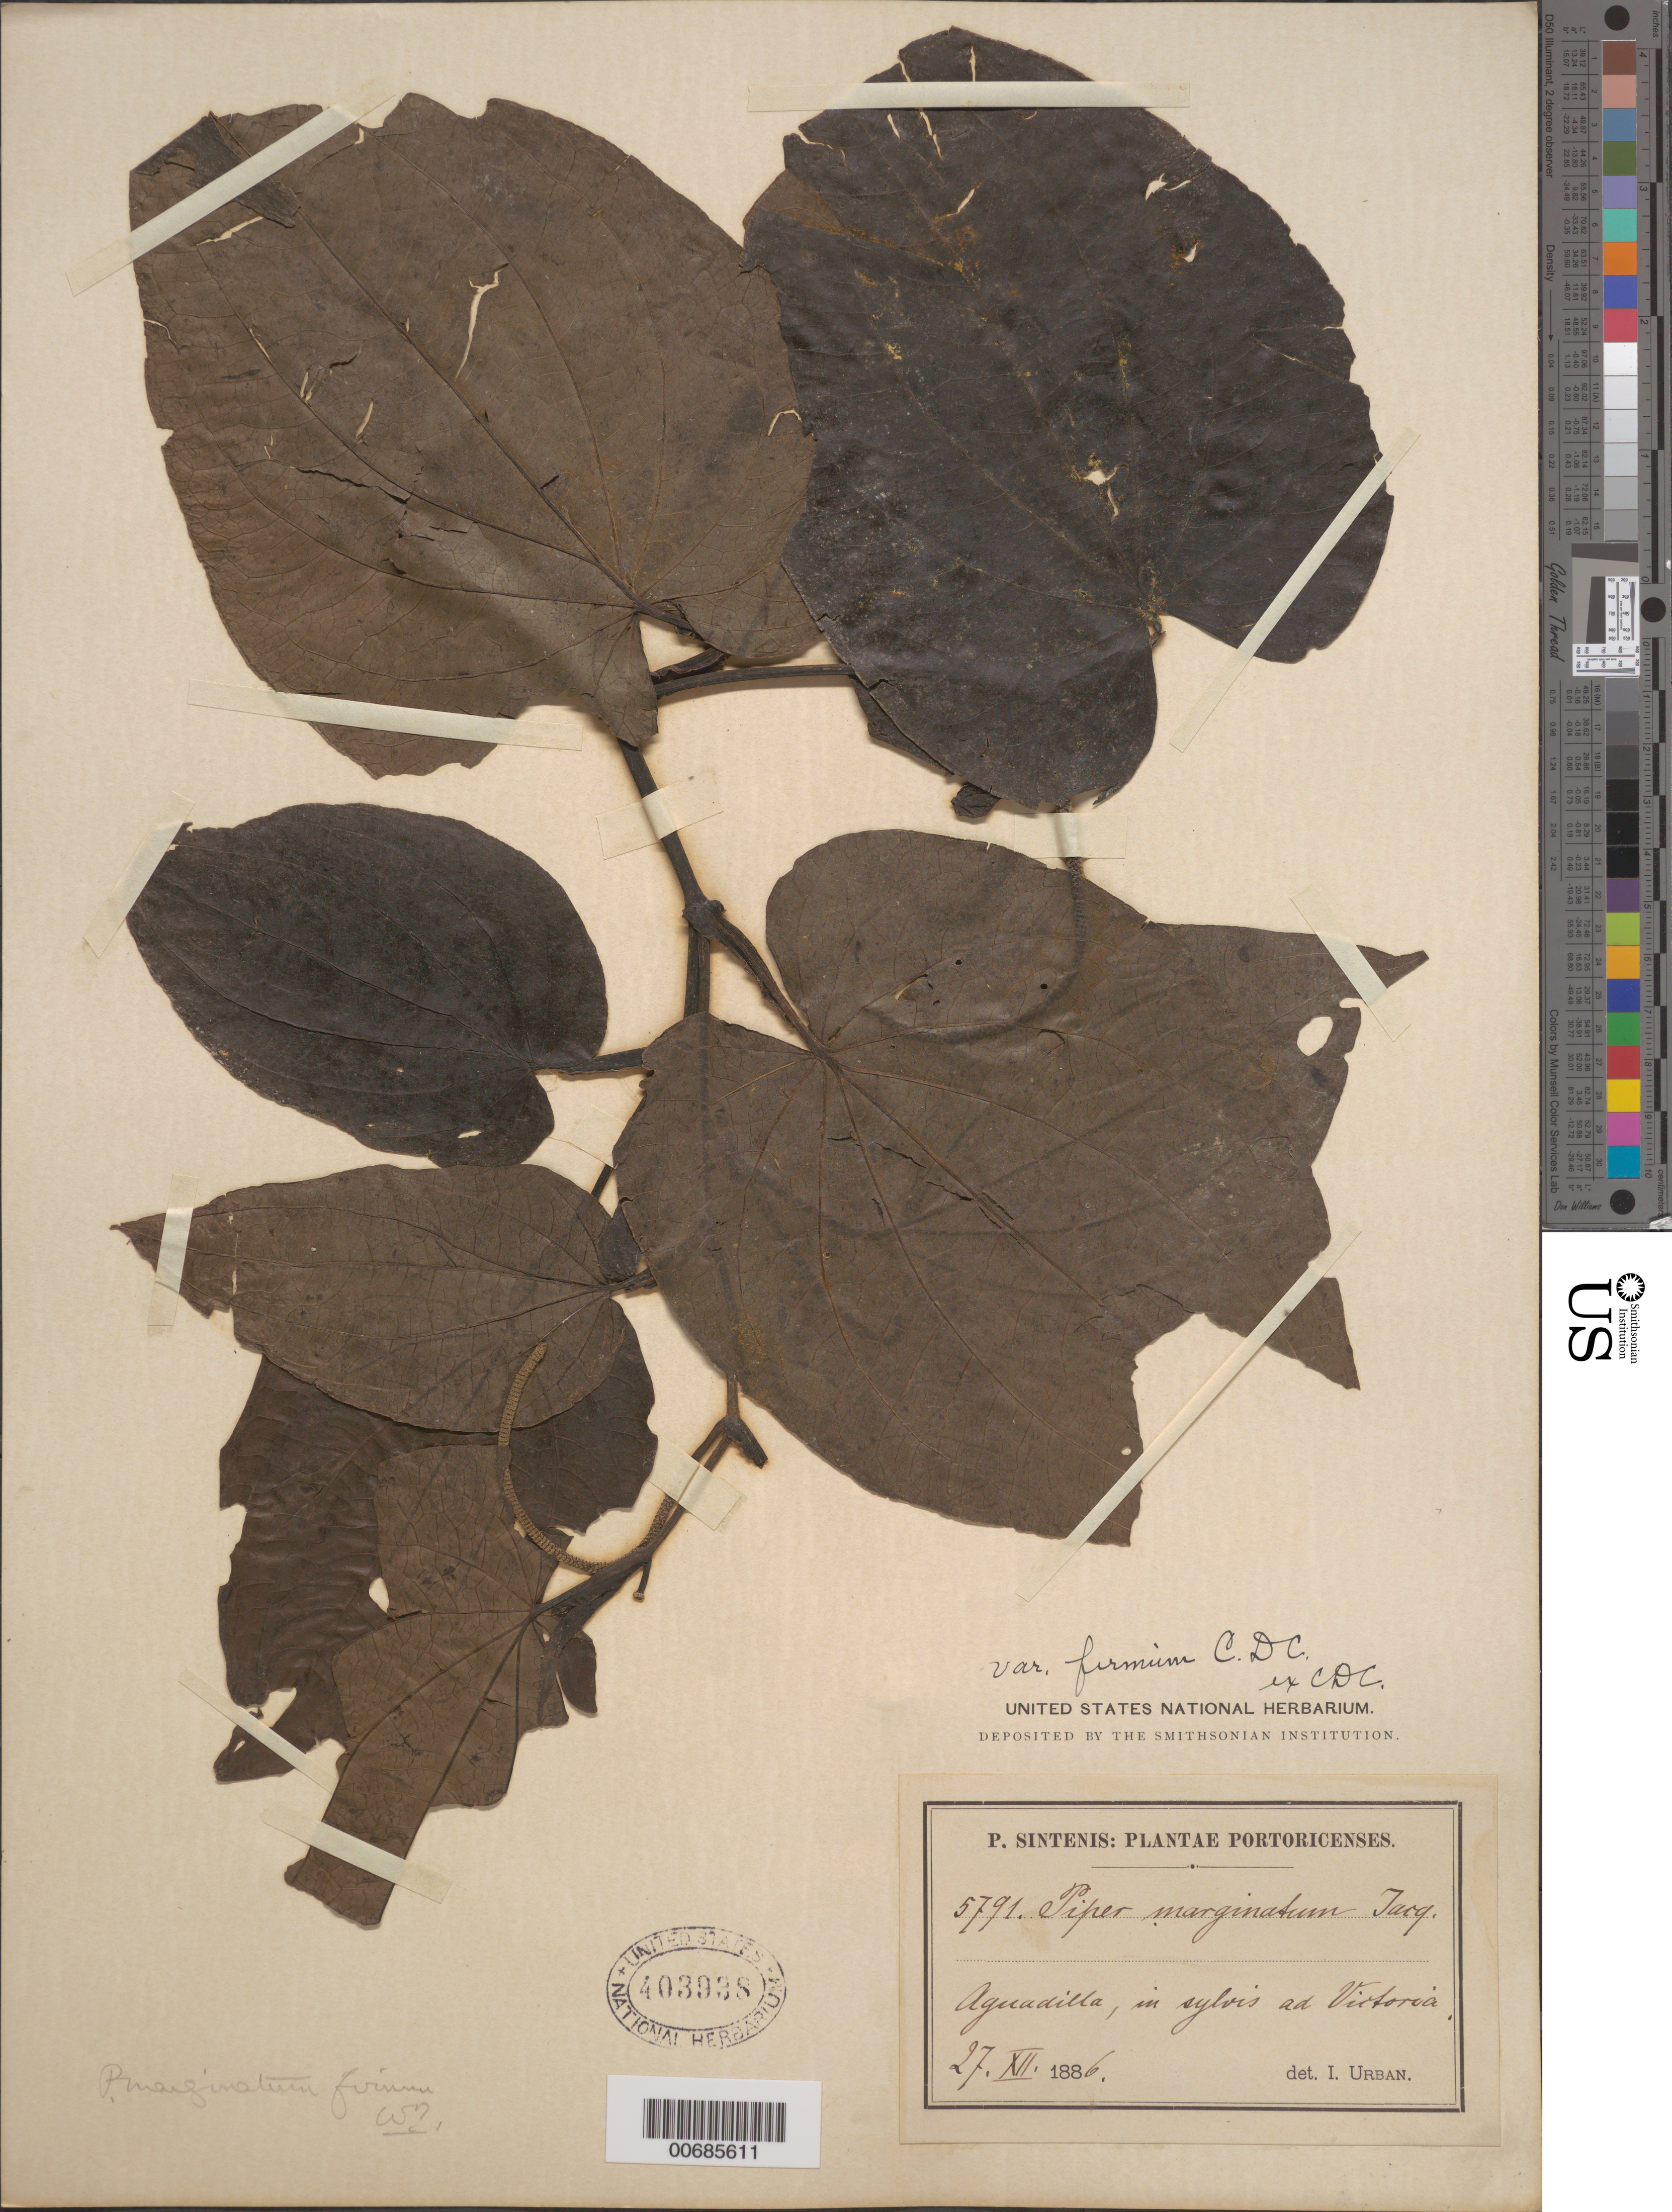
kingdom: Plantae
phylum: Tracheophyta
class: Magnoliopsida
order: Piperales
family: Piperaceae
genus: Piper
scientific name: Piper marginatum var. firmum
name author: C. DC.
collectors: P. Sintenis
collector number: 5791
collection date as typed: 27 Dec 1886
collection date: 1886-12-27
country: Puerto Rico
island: Greater Antilles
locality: Aguadilla in sylvas ad Victoria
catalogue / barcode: US 403938